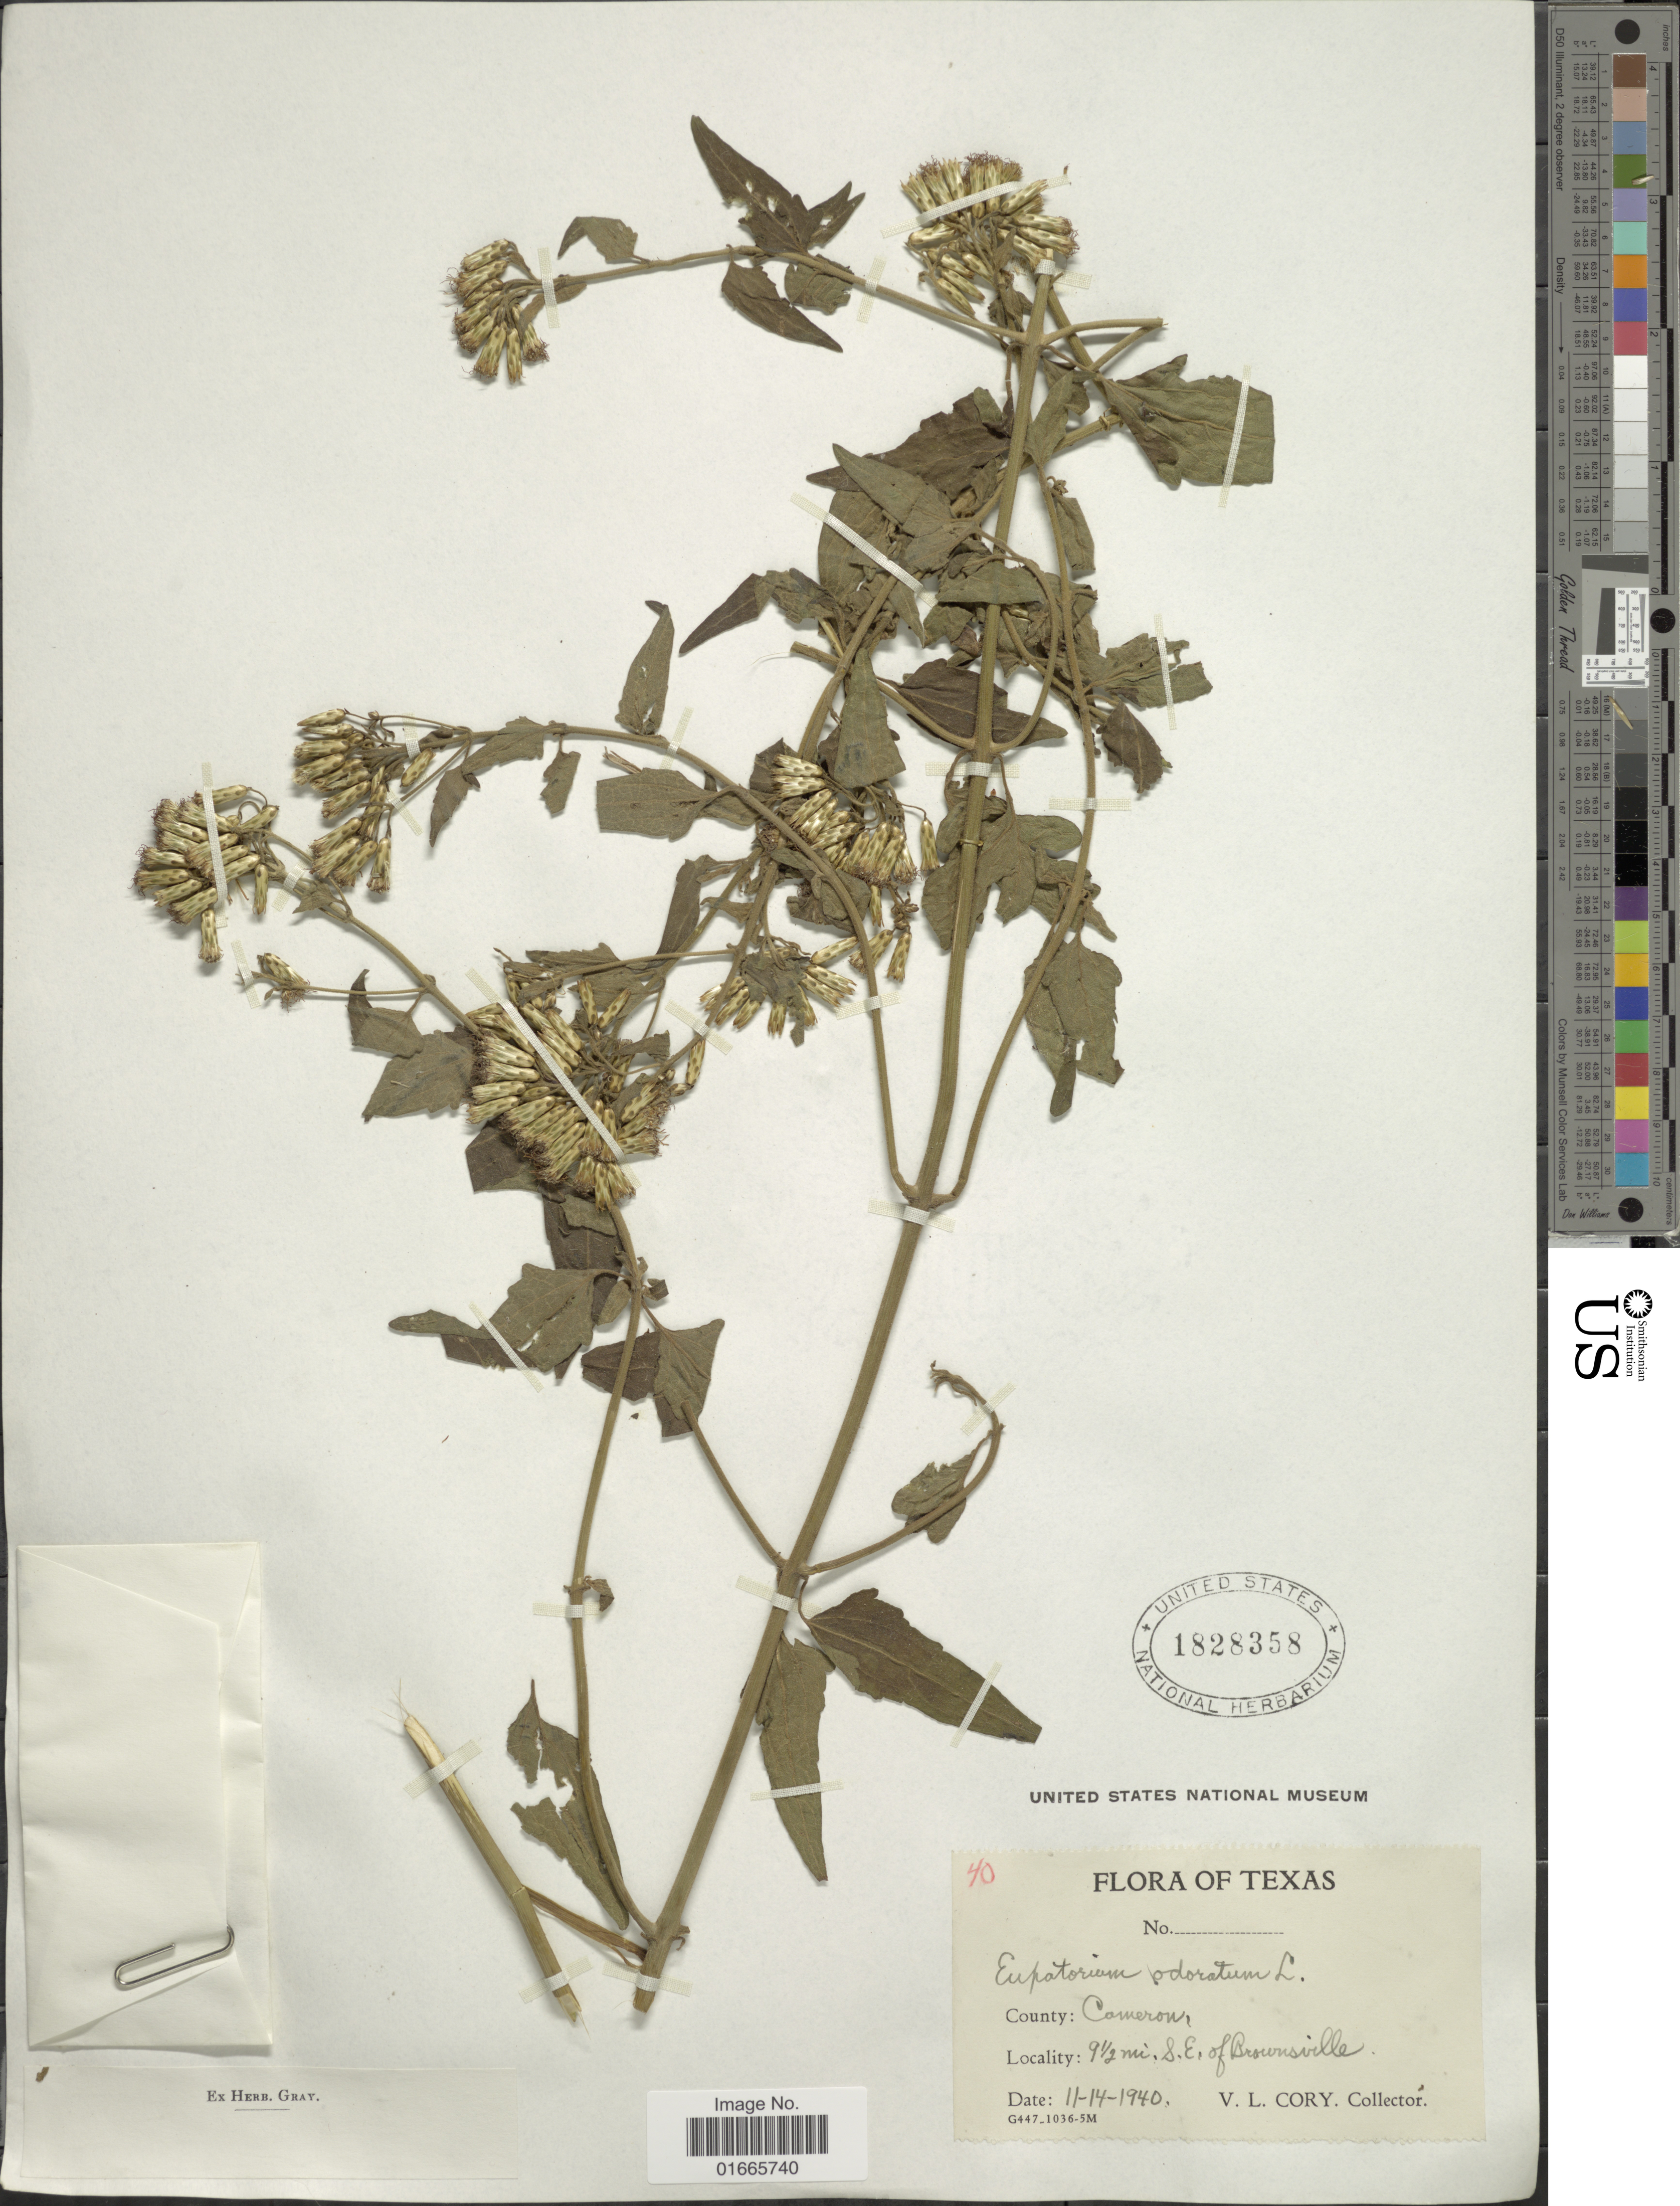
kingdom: Plantae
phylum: Tracheophyta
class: Magnoliopsida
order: Asterales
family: Asteraceae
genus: Chromolaena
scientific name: Chromolaena odorata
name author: (L.) R.M. King & H. Rob.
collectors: V. Cory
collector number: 40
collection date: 1940-11-14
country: United States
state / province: Texas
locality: County: Cameron, 9 1/2 mi. S.E. of Brownsville.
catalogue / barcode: US 1828358